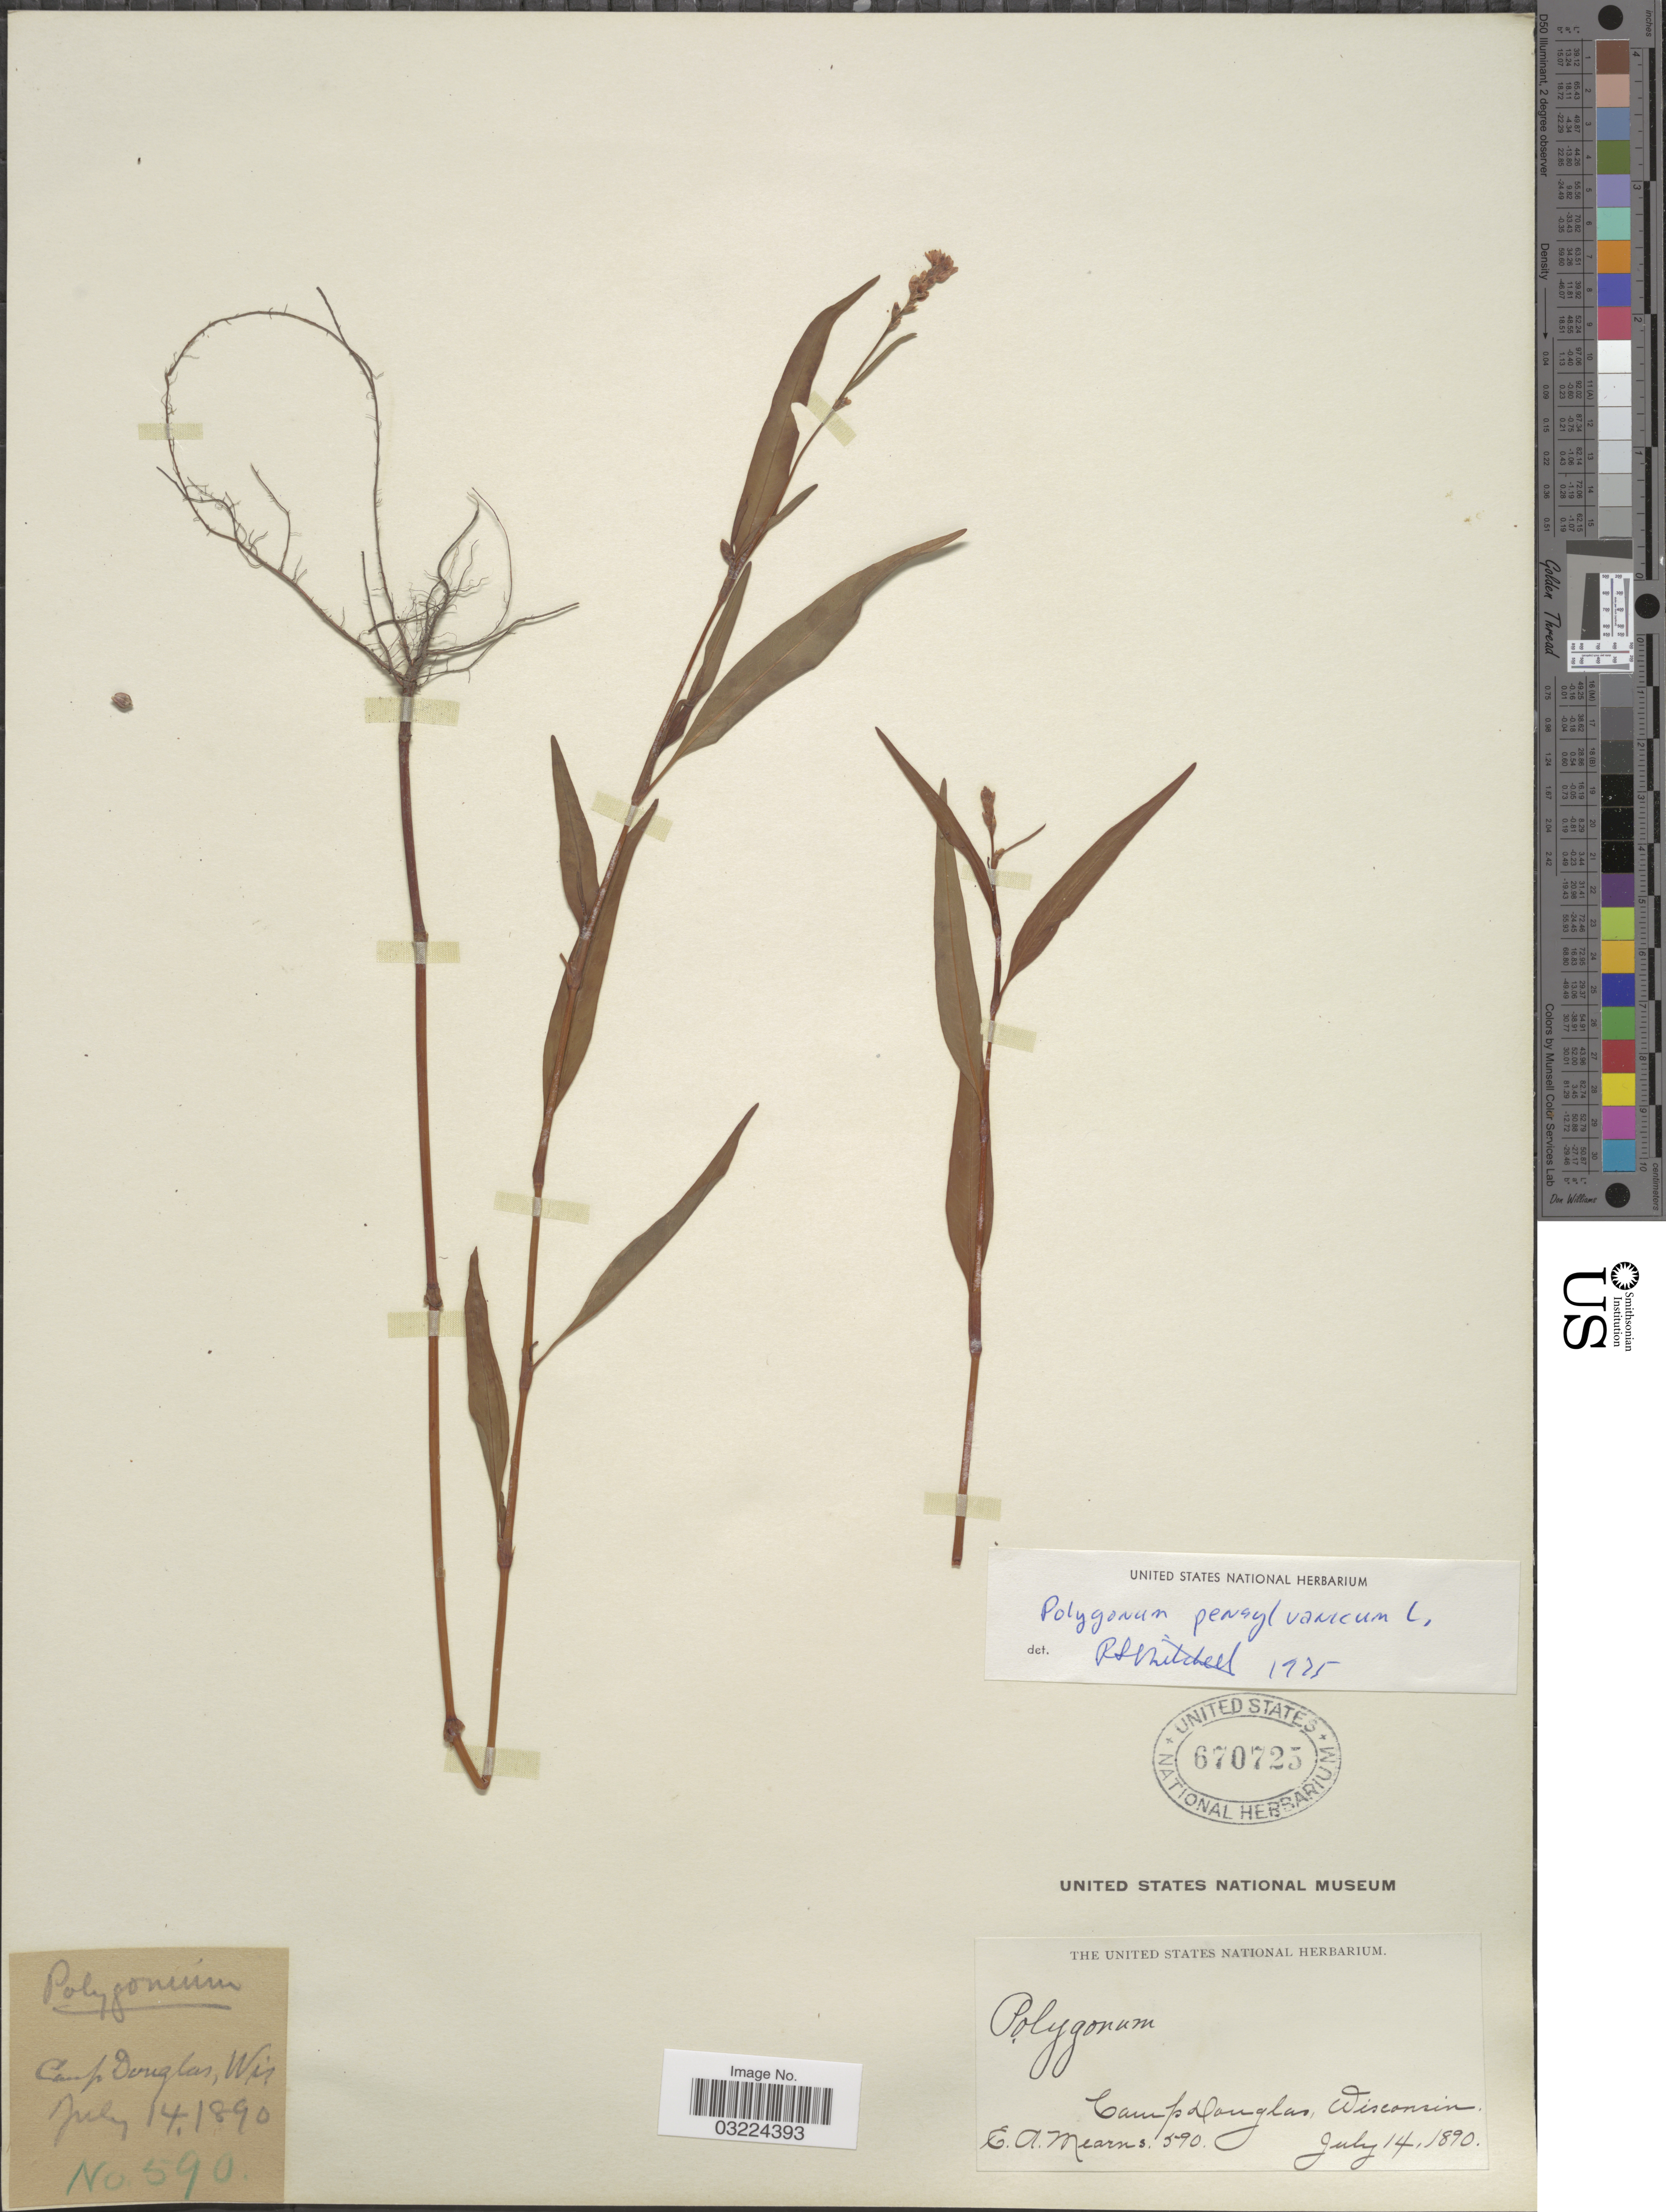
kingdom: Plantae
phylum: Tracheophyta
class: Magnoliopsida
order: Caryophyllales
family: Polygonaceae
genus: Persicaria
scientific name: Persicaria pensylvanica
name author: (L.) M. Gómez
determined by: Atha, D. E.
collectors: E. A. Mearns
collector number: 590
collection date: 1890-07-14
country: United States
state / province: Wisconsin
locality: Camp Douglas, Wis.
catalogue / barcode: US 670725